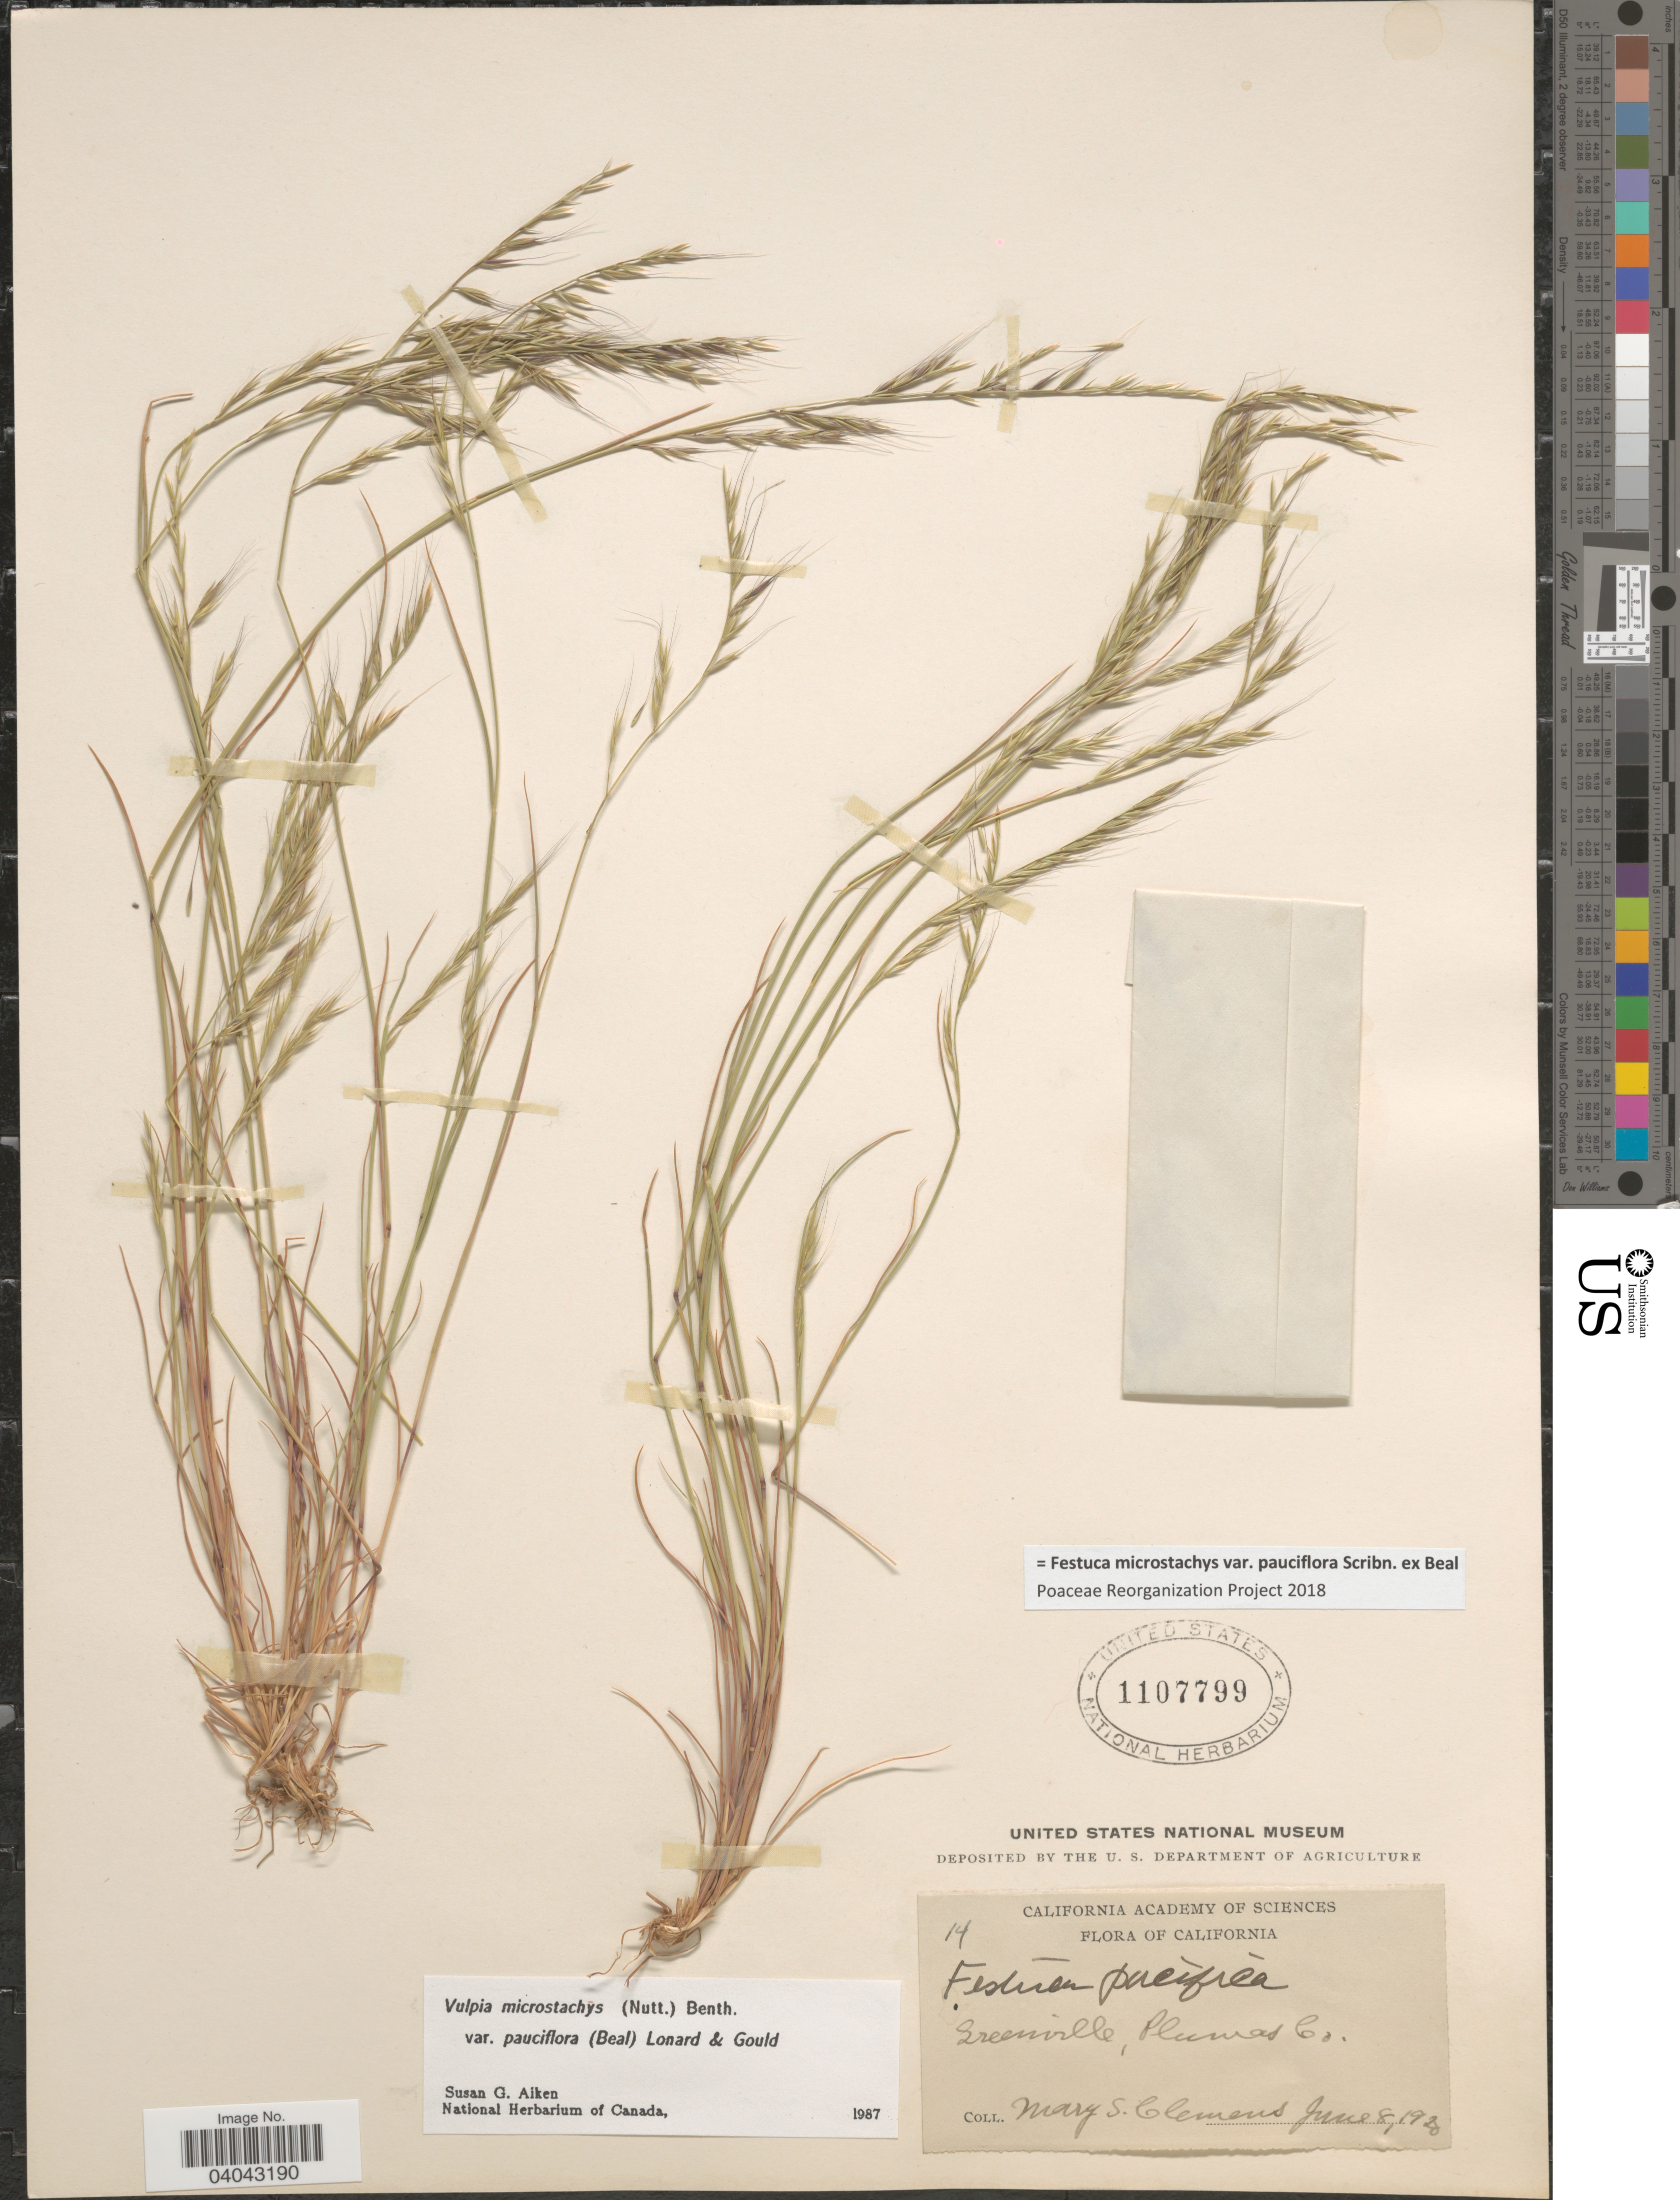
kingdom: Plantae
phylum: Tracheophyta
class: Liliopsida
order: Poales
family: Poaceae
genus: Festuca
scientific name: Festuca microstachys var. pauciflora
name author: Scribn. ex W.J. Beal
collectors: M. S. Clemens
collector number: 14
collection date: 1920-06-08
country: United States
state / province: California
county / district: Plumas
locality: Greenville, Plumas Co.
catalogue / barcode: US 1107799